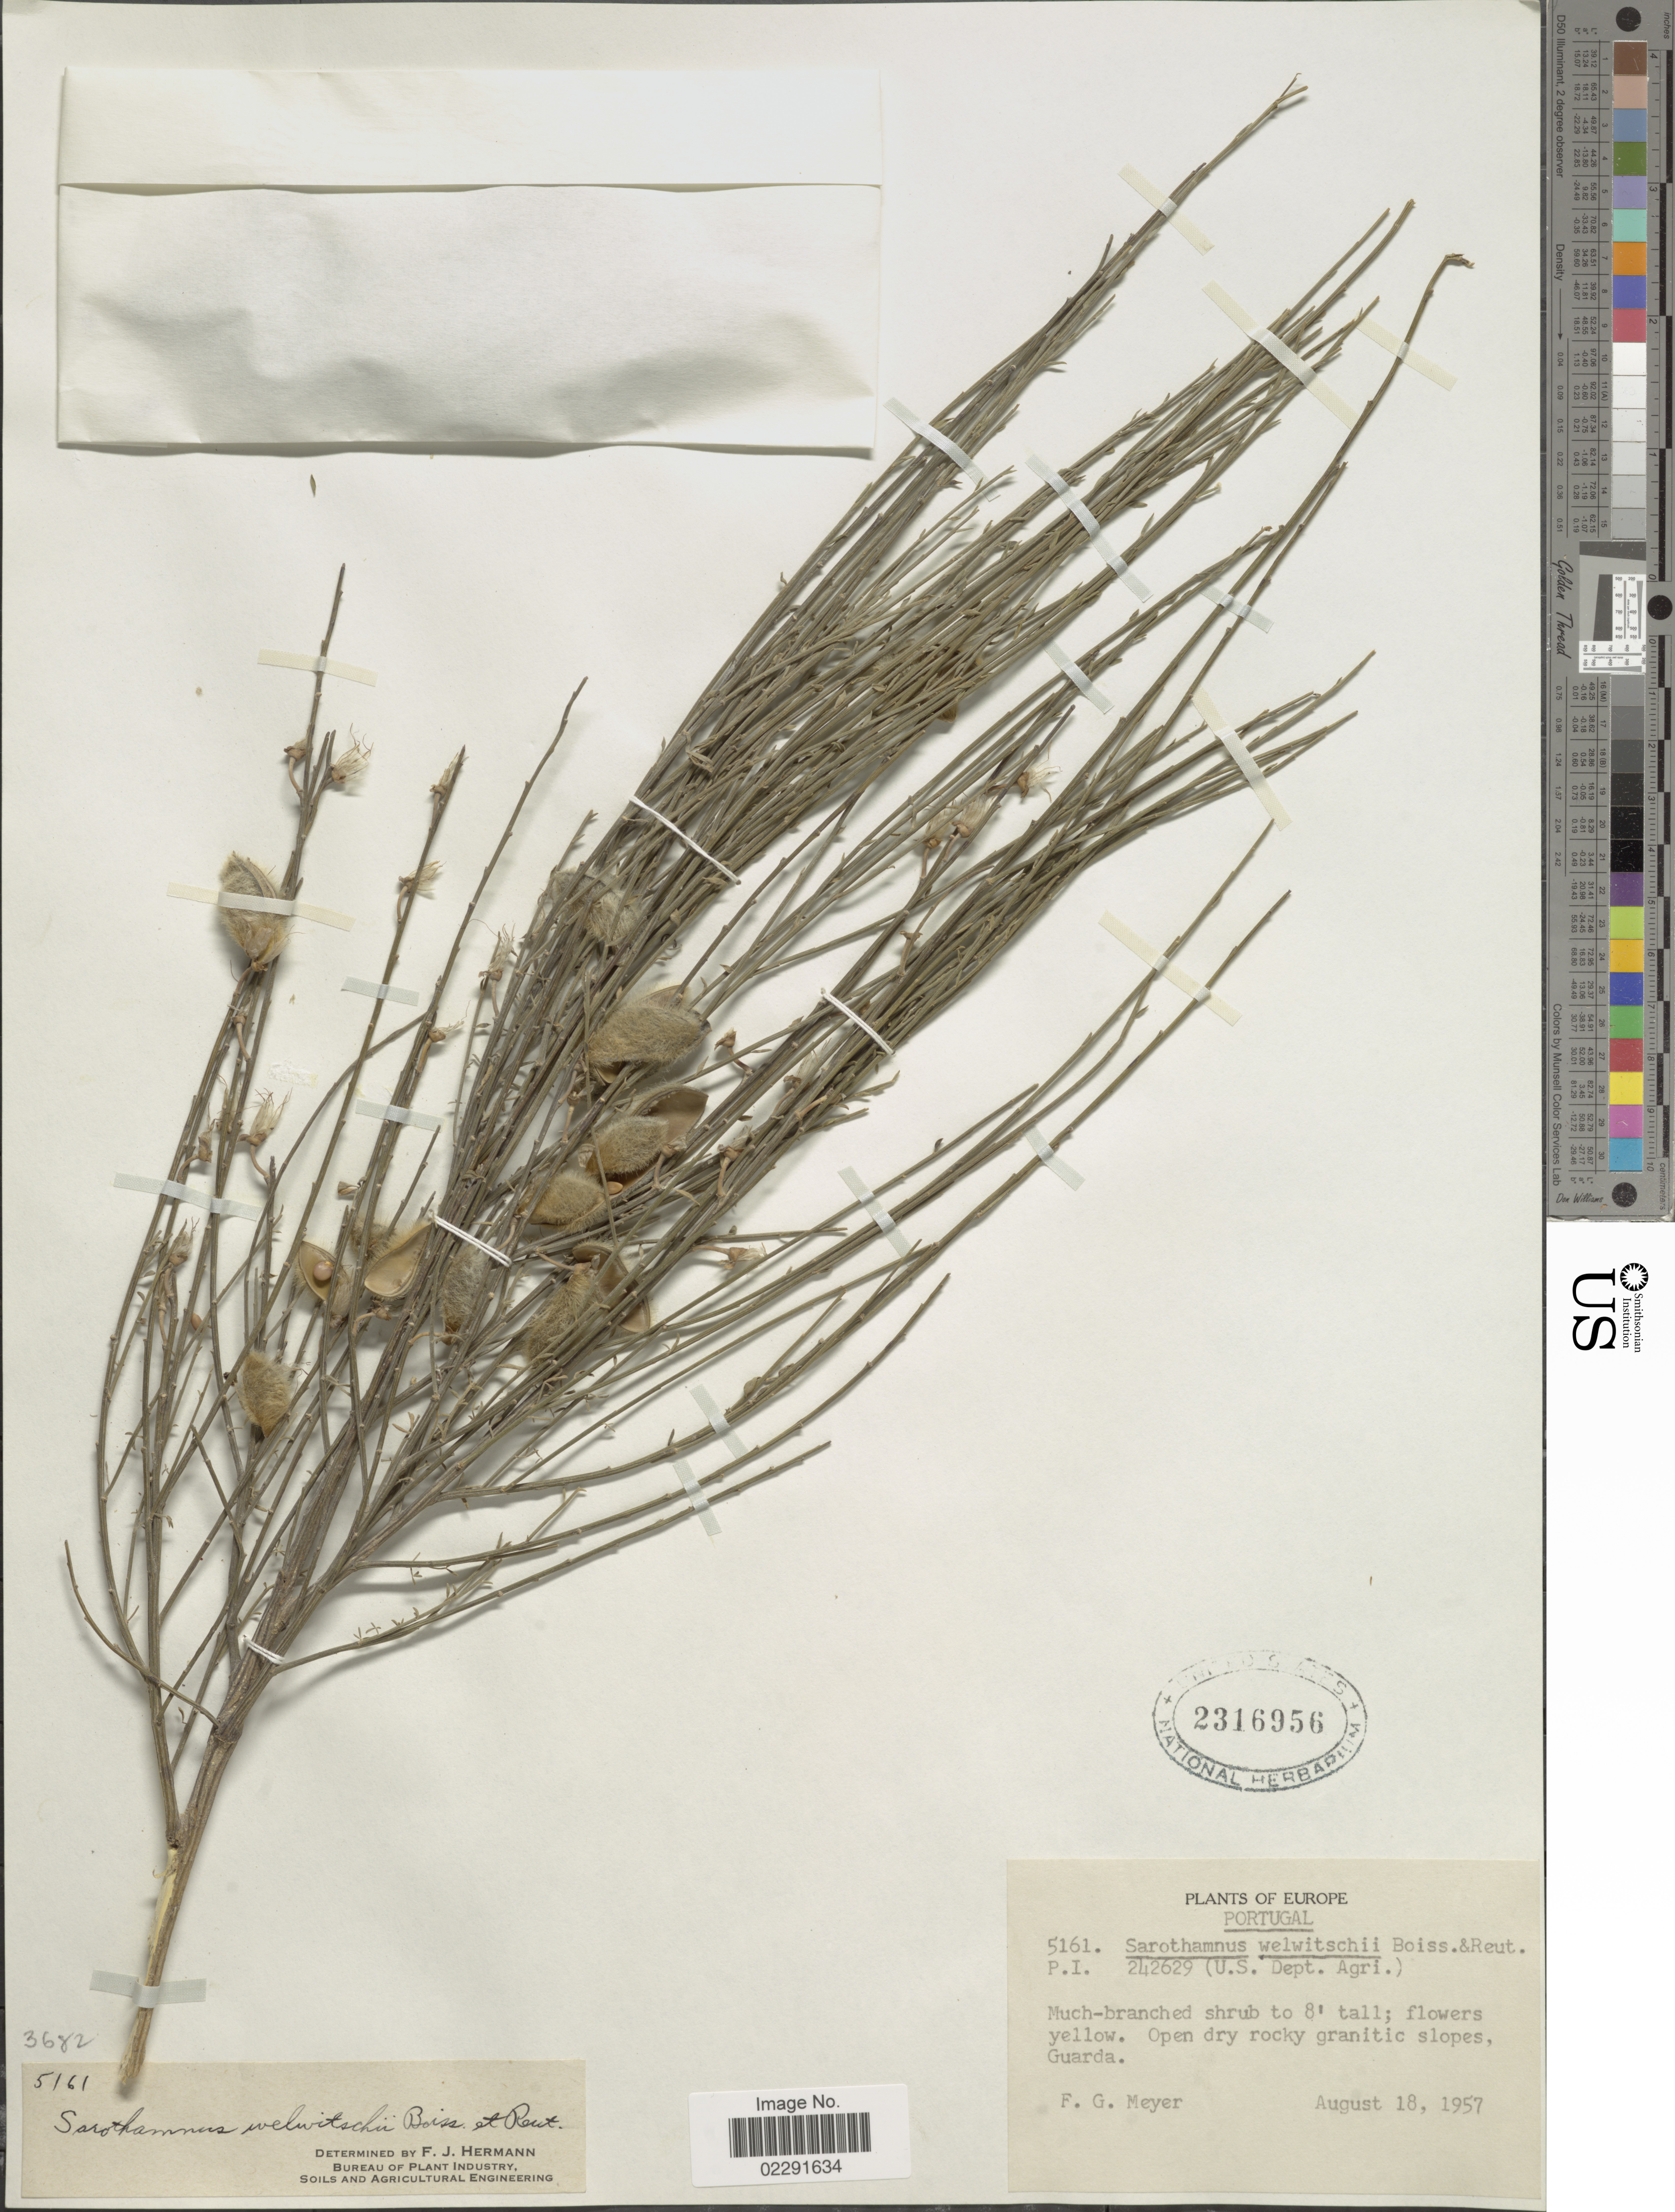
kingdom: Plantae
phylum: Tracheophyta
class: Magnoliopsida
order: Fabales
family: Fabaceae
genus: Cytisus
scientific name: Cytisus striatus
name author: (Hill) Rothm.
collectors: F. G. Meyer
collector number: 5161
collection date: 1957-08-18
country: Portugal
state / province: Guarda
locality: Open dry rocky slopes.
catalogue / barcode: US 2316956